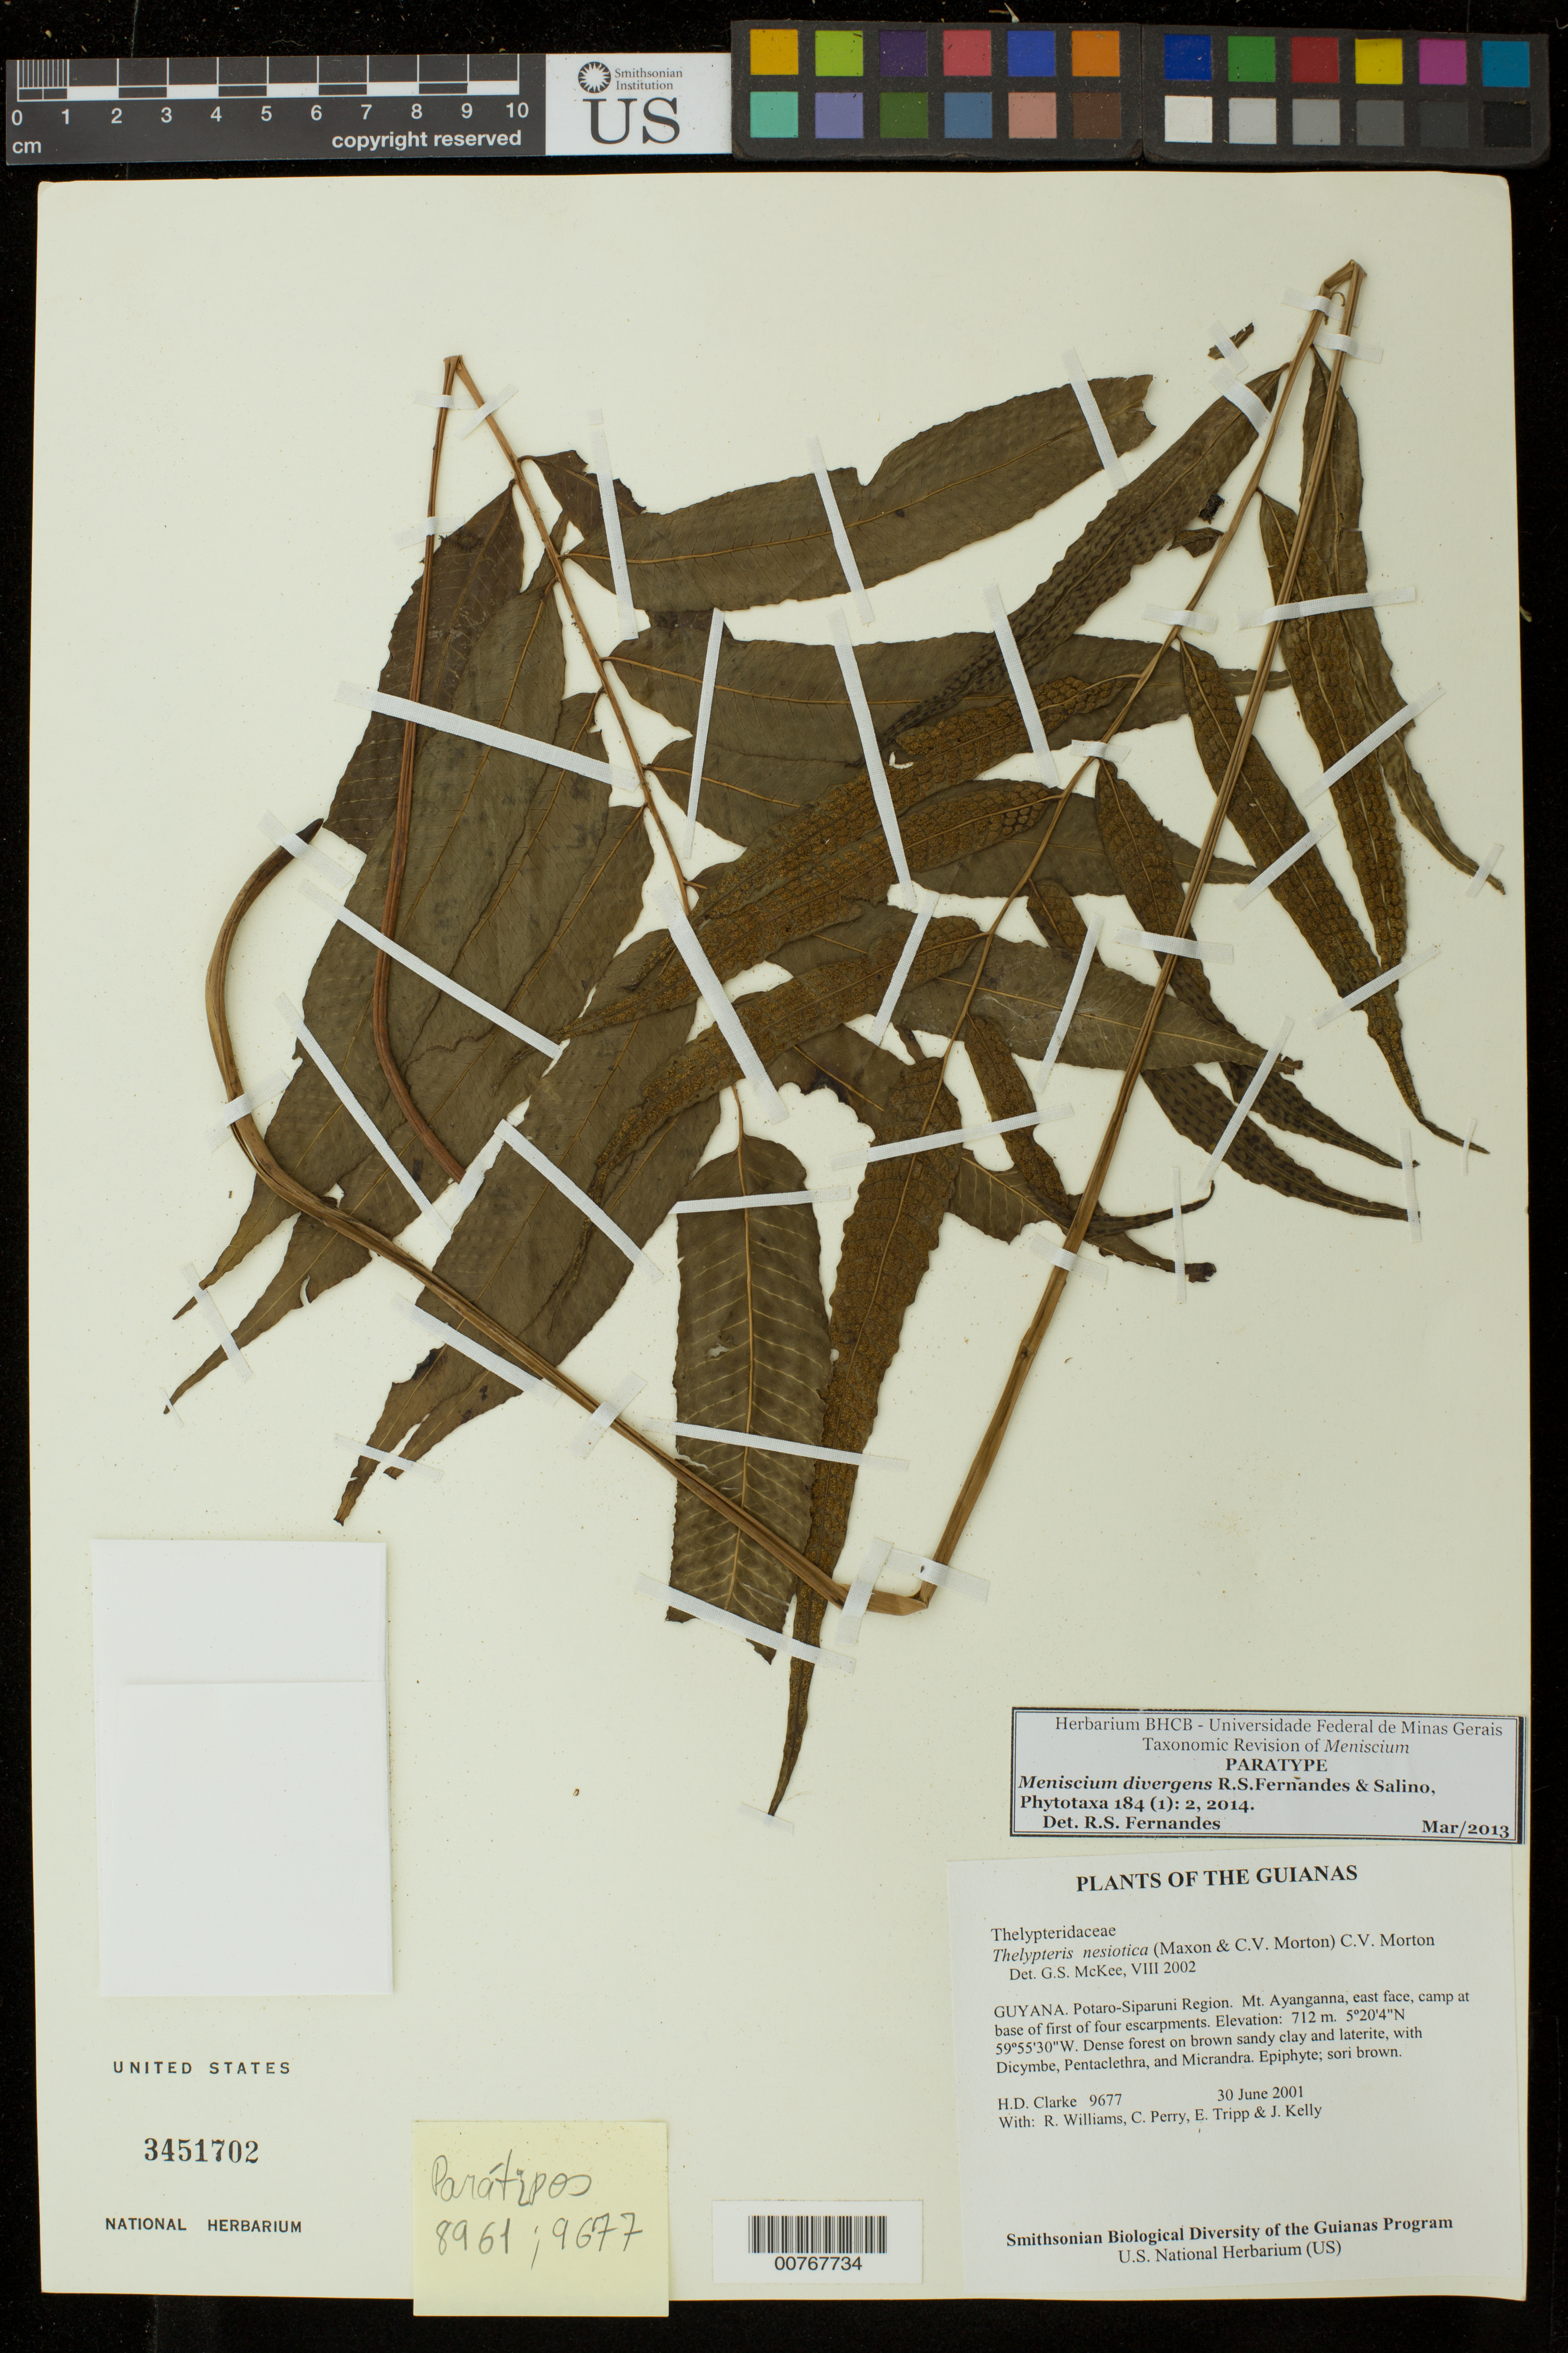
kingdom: Plantae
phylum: Tracheophyta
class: Polypodiopsida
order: Polypodiales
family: Thelypteridaceae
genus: Meniscium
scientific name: Meniscium divergens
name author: R.S. Fern. & Salino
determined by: Fernandes, R. S.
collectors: H. D. Clarke, R. Williams, C. Perry, E. Tripp & J. Kelly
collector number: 9677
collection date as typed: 30 June 2001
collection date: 2001-06-30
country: Guyana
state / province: Potaro-Siparuni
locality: Mt. Ayanganna, east face, camp at base of first of four escarpments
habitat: Dense forest on brown sandy clay and laterite, with Dicymbe, Pentaclethra, and Micrandra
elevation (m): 712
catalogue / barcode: US 3451702